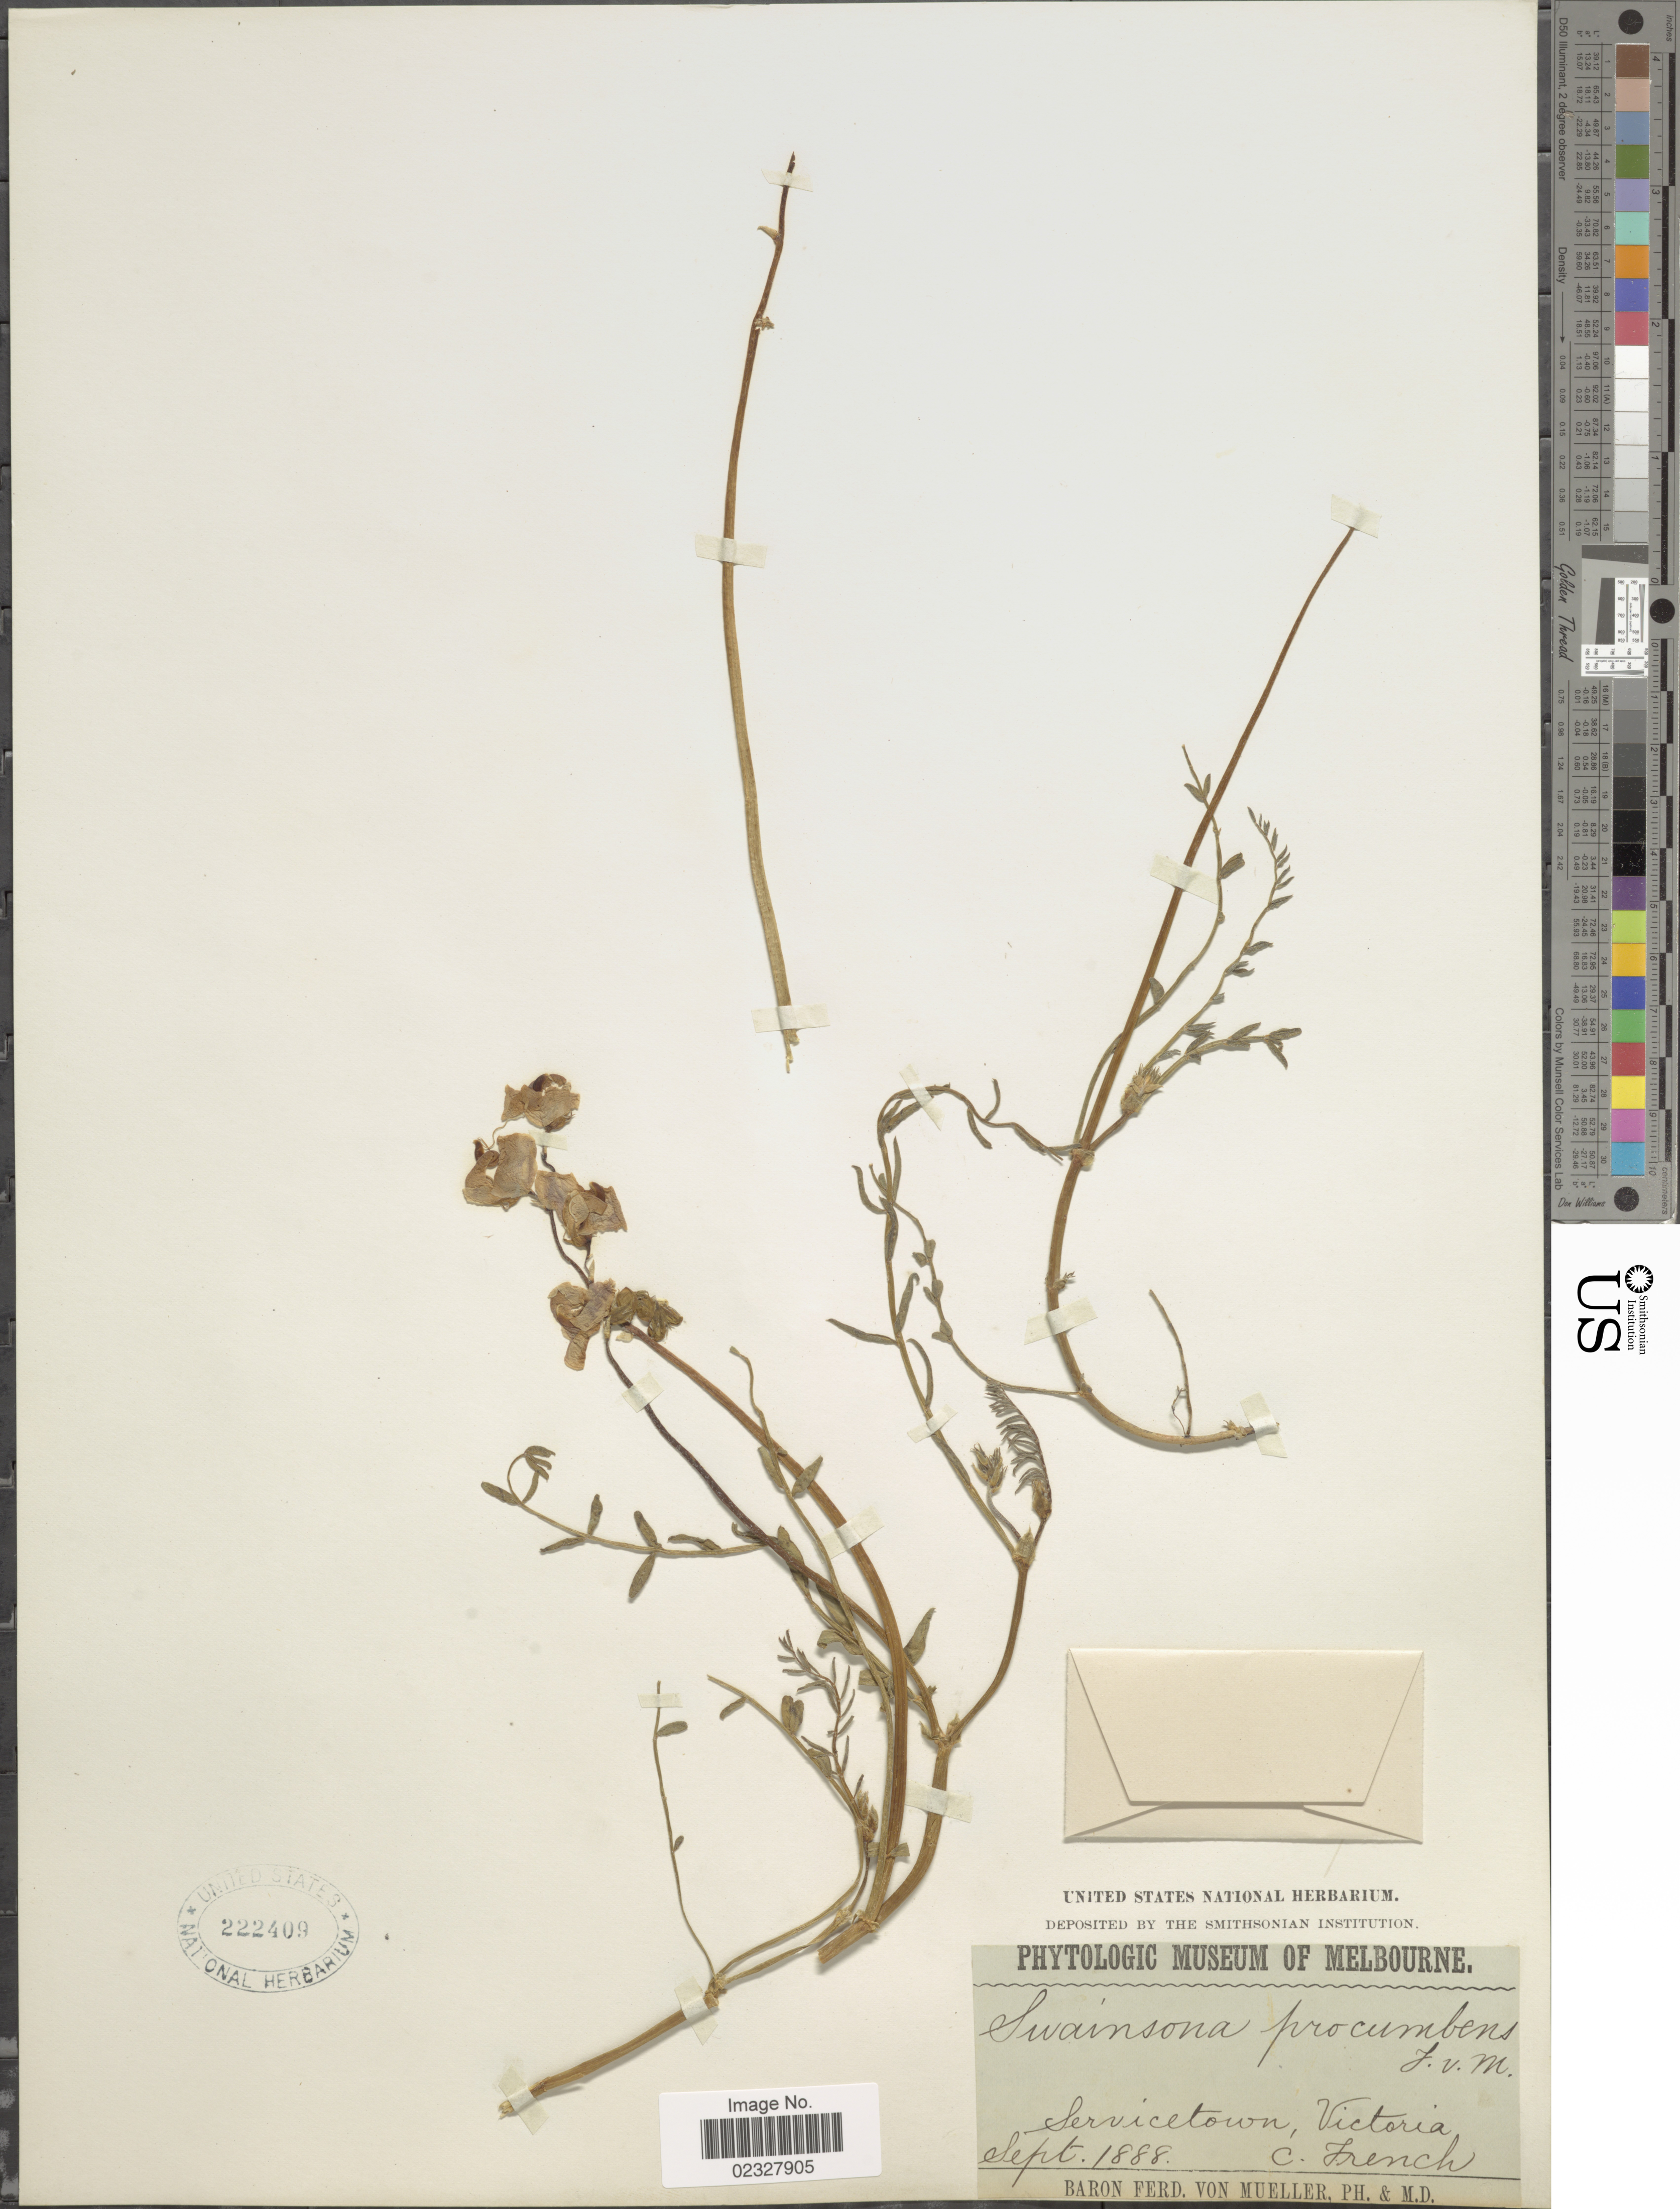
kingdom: Plantae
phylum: Tracheophyta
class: Magnoliopsida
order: Fabales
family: Fabaceae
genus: Swainsona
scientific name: Swainsona procumbens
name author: F. Muell.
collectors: C. French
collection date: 1888-09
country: Australia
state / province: Victoria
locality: Servicetown, Victoria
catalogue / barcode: US 222409